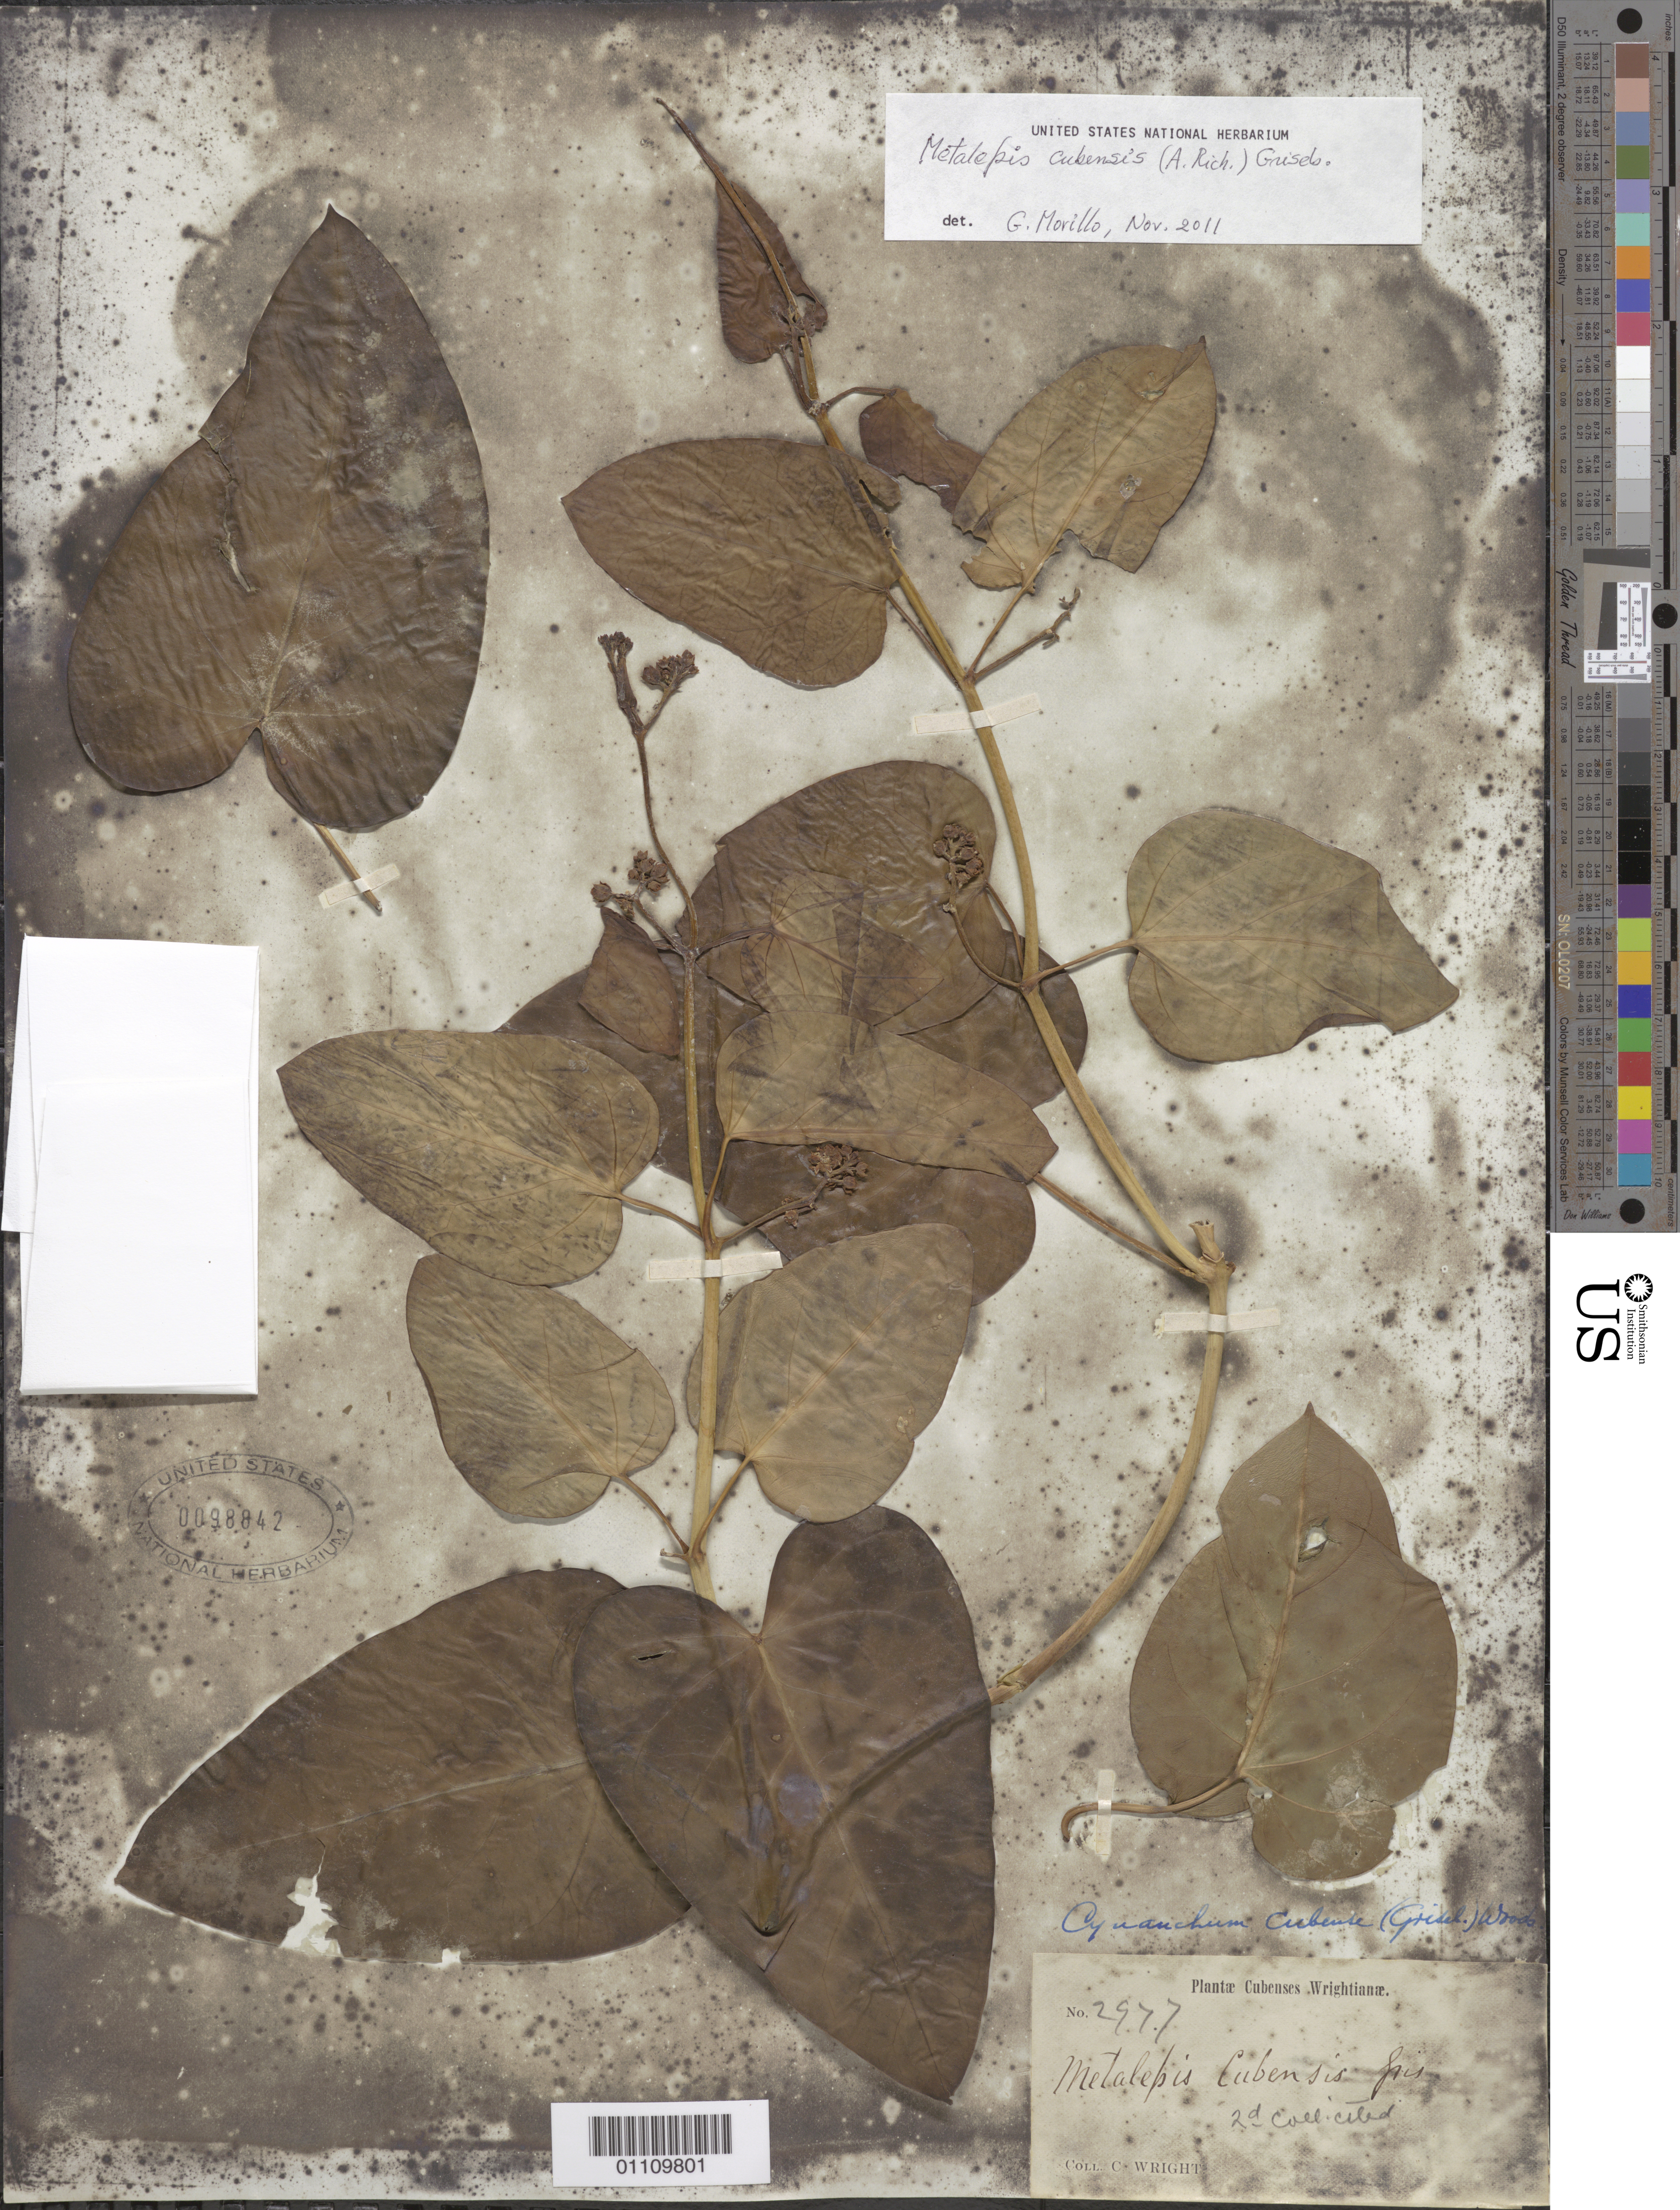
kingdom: Plantae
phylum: Tracheophyta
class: Magnoliopsida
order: Gentianales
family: Apocynaceae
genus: Metalepis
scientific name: Metalepis cubensis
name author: Griseb.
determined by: Morillo, G.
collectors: C. Wright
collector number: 2977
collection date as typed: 1800 to 1899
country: Cuba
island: Cuba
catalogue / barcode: US 98842